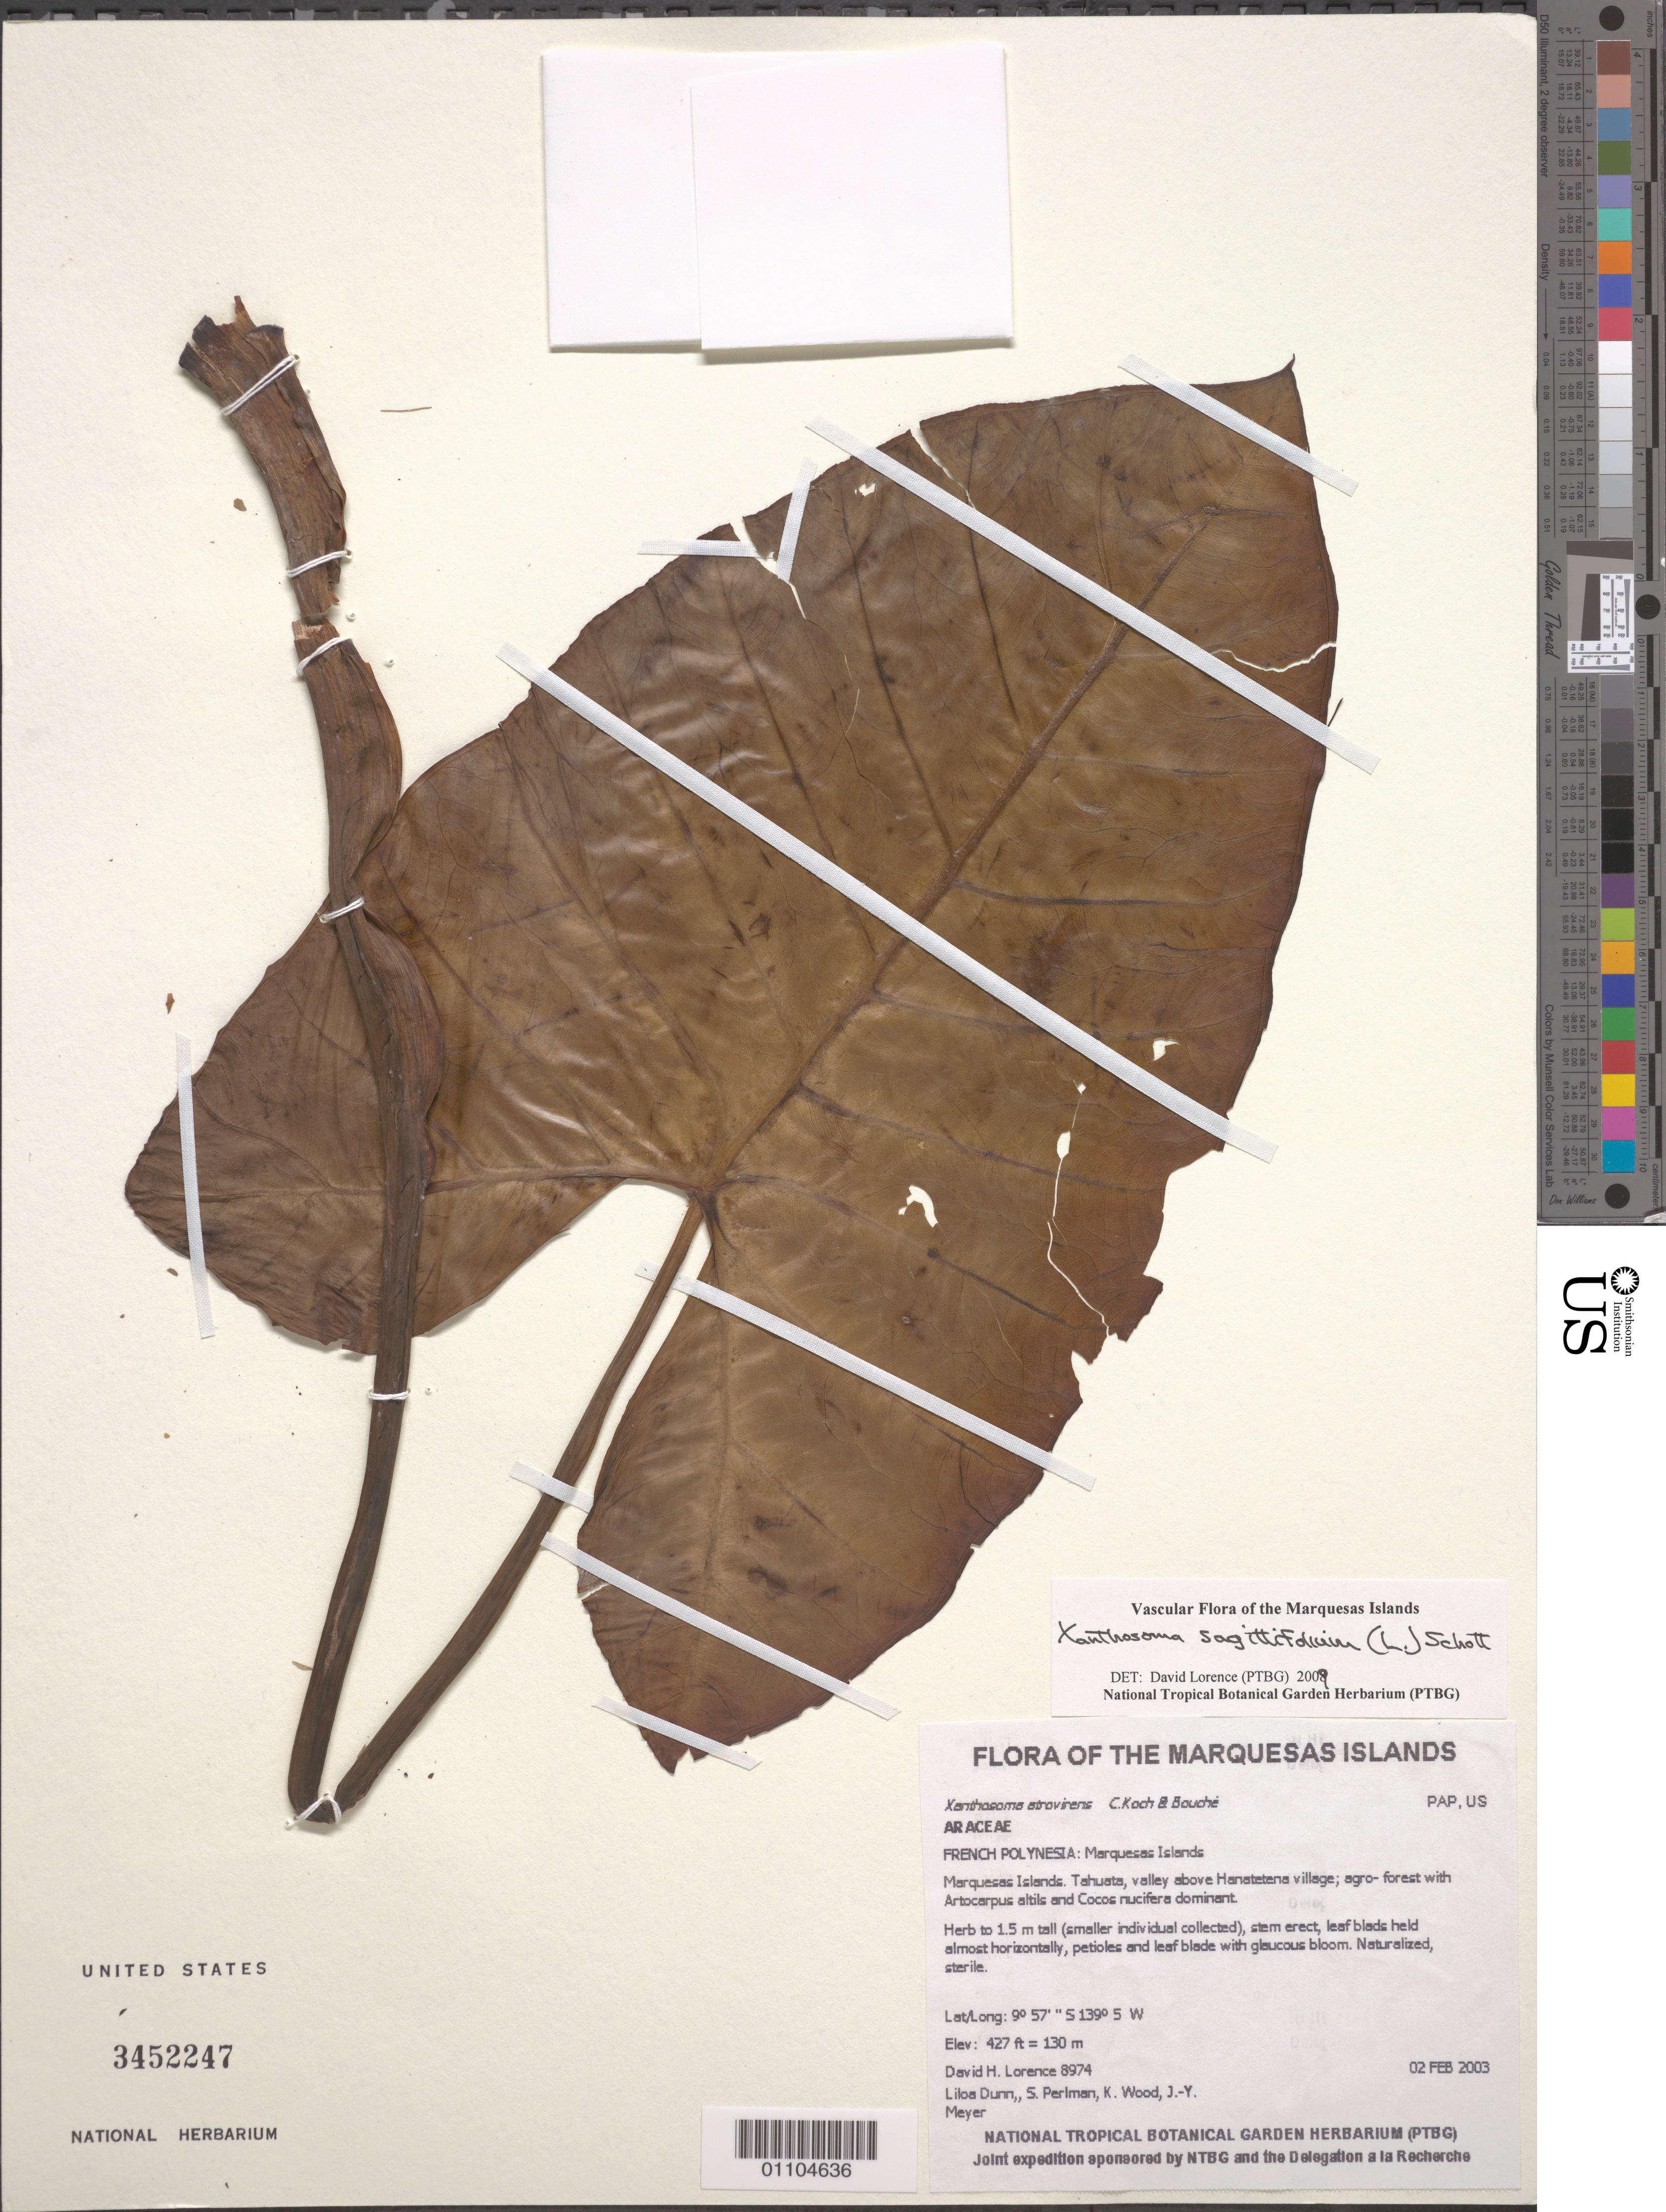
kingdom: Plantae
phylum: Tracheophyta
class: Liliopsida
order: Alismatales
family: Araceae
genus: Xanthosoma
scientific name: Xanthosoma sagittifolium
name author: (L.) Schott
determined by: Lorence, David H.; Wagner, W. H.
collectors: D. Lorence, L. Dunn, S. P. Perlman, K. R. Wood & J.-Y. Meyer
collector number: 8974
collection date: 2003-02-02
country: French Polynesia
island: Tahuata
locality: Valley above Hanatetena village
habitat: Agro-forest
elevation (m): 130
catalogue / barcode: US 3452247